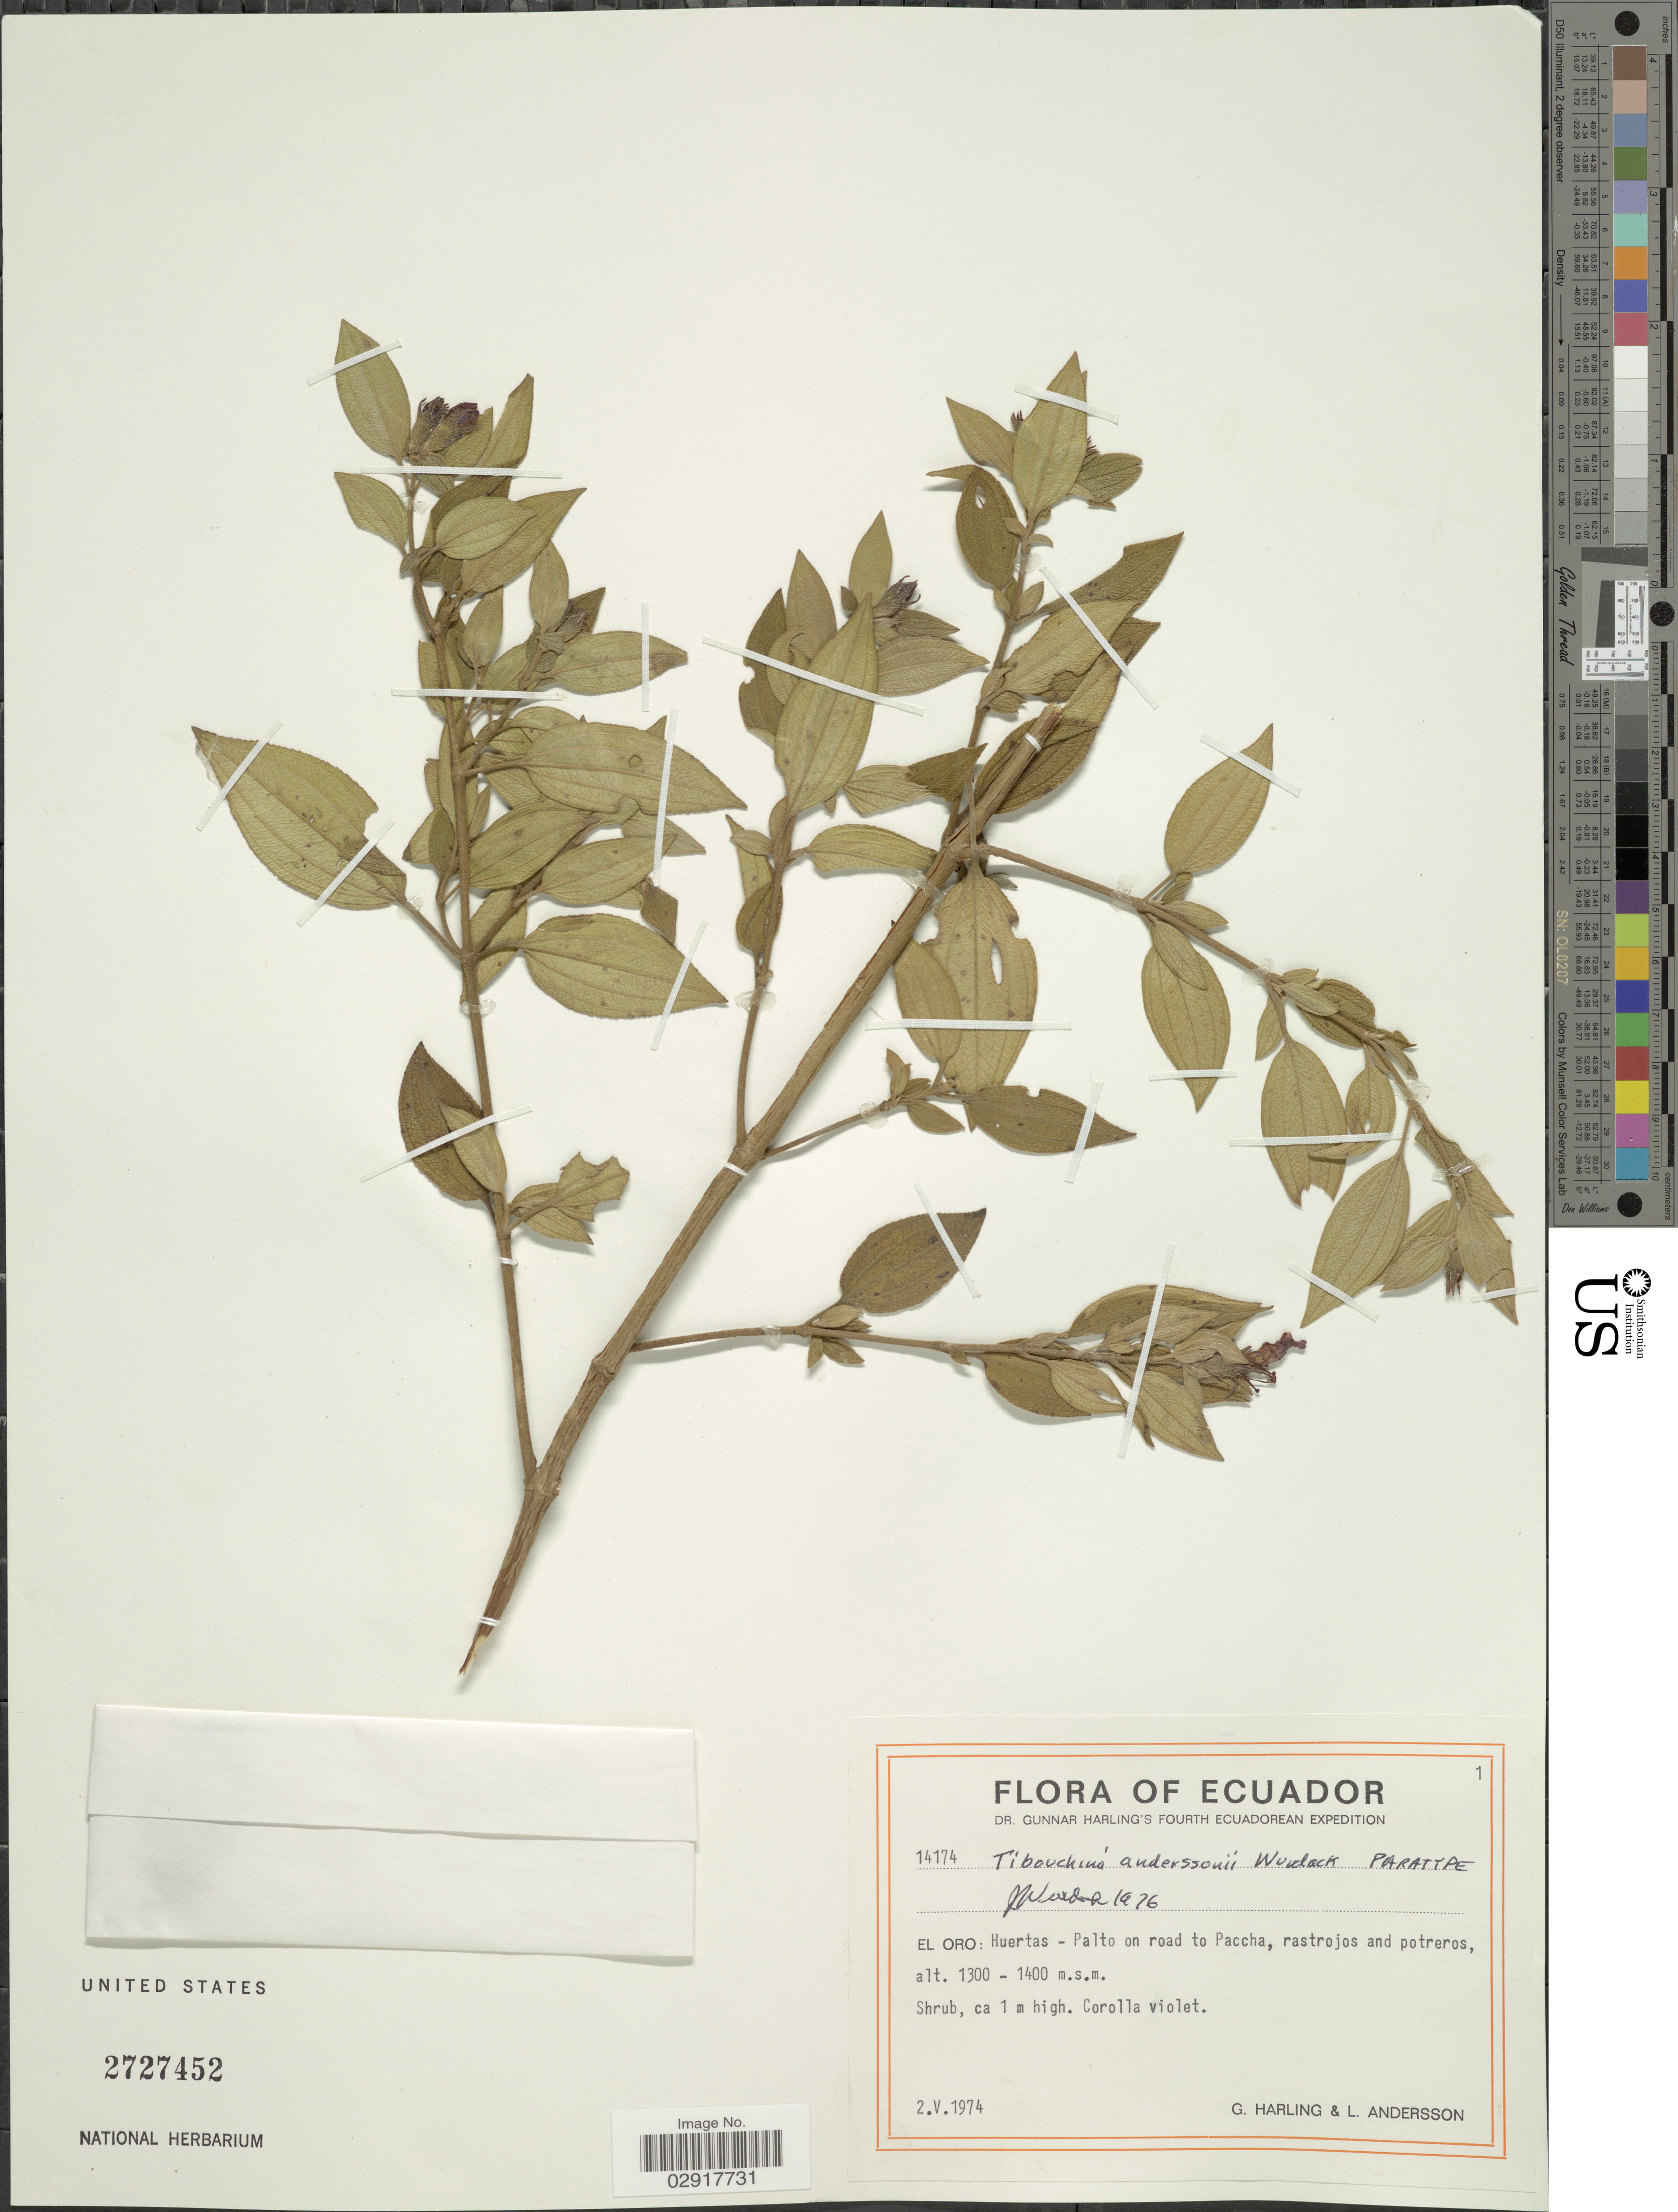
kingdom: Plantae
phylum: Tracheophyta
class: Magnoliopsida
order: Myrtales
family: Melastomataceae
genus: Chaetogastra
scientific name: Chaetogastra anderssonii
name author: (Wurdack) P.J.F. Guim. & Michelang.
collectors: G. Harling & L. Andersson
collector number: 14174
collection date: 1974-05-02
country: Ecuador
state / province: El Oro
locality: Huertas - Palto on road to Paccha, rastrojos and potreros.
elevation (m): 1300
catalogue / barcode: US 2727452